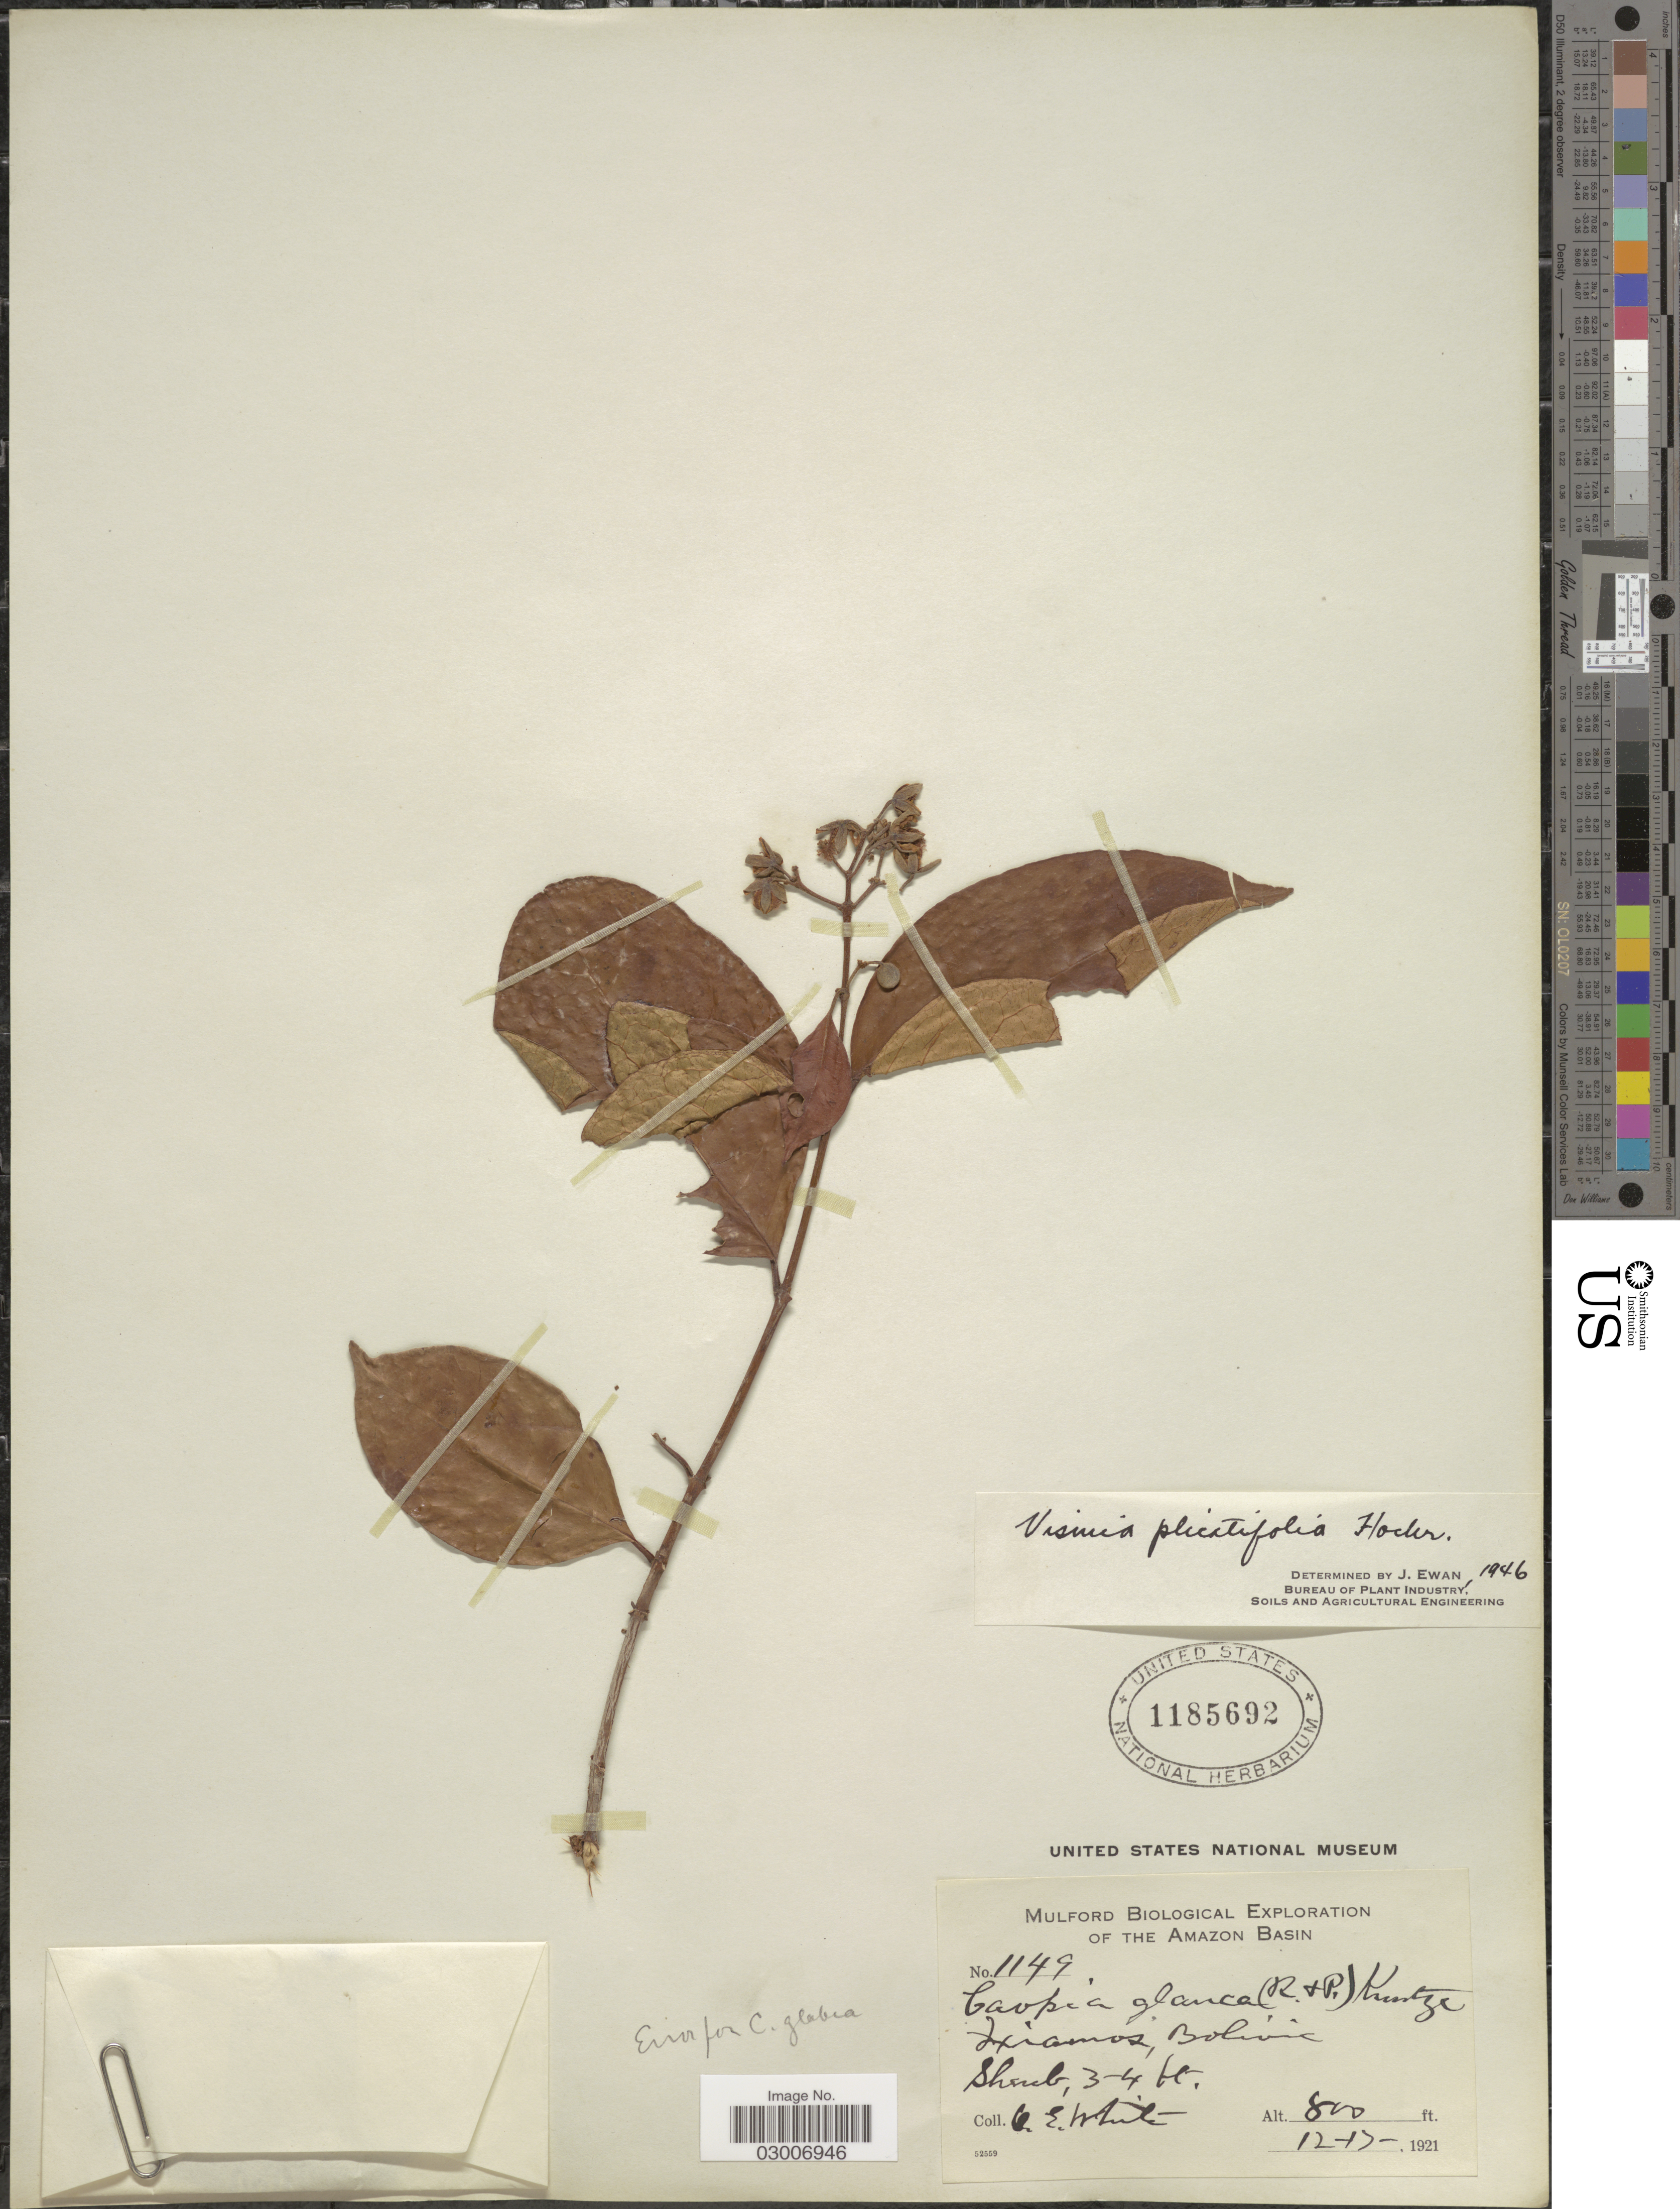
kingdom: Plantae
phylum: Tracheophyta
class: Magnoliopsida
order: Malpighiales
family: Hypericaceae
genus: Vismia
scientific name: Vismia plicatifolia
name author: Hochr.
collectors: O. E. White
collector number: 1149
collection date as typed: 12-17-1921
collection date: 1921-12-17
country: Bolivia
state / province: La Paz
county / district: Iturralde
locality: Ixiamas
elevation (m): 244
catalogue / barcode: US 1185692